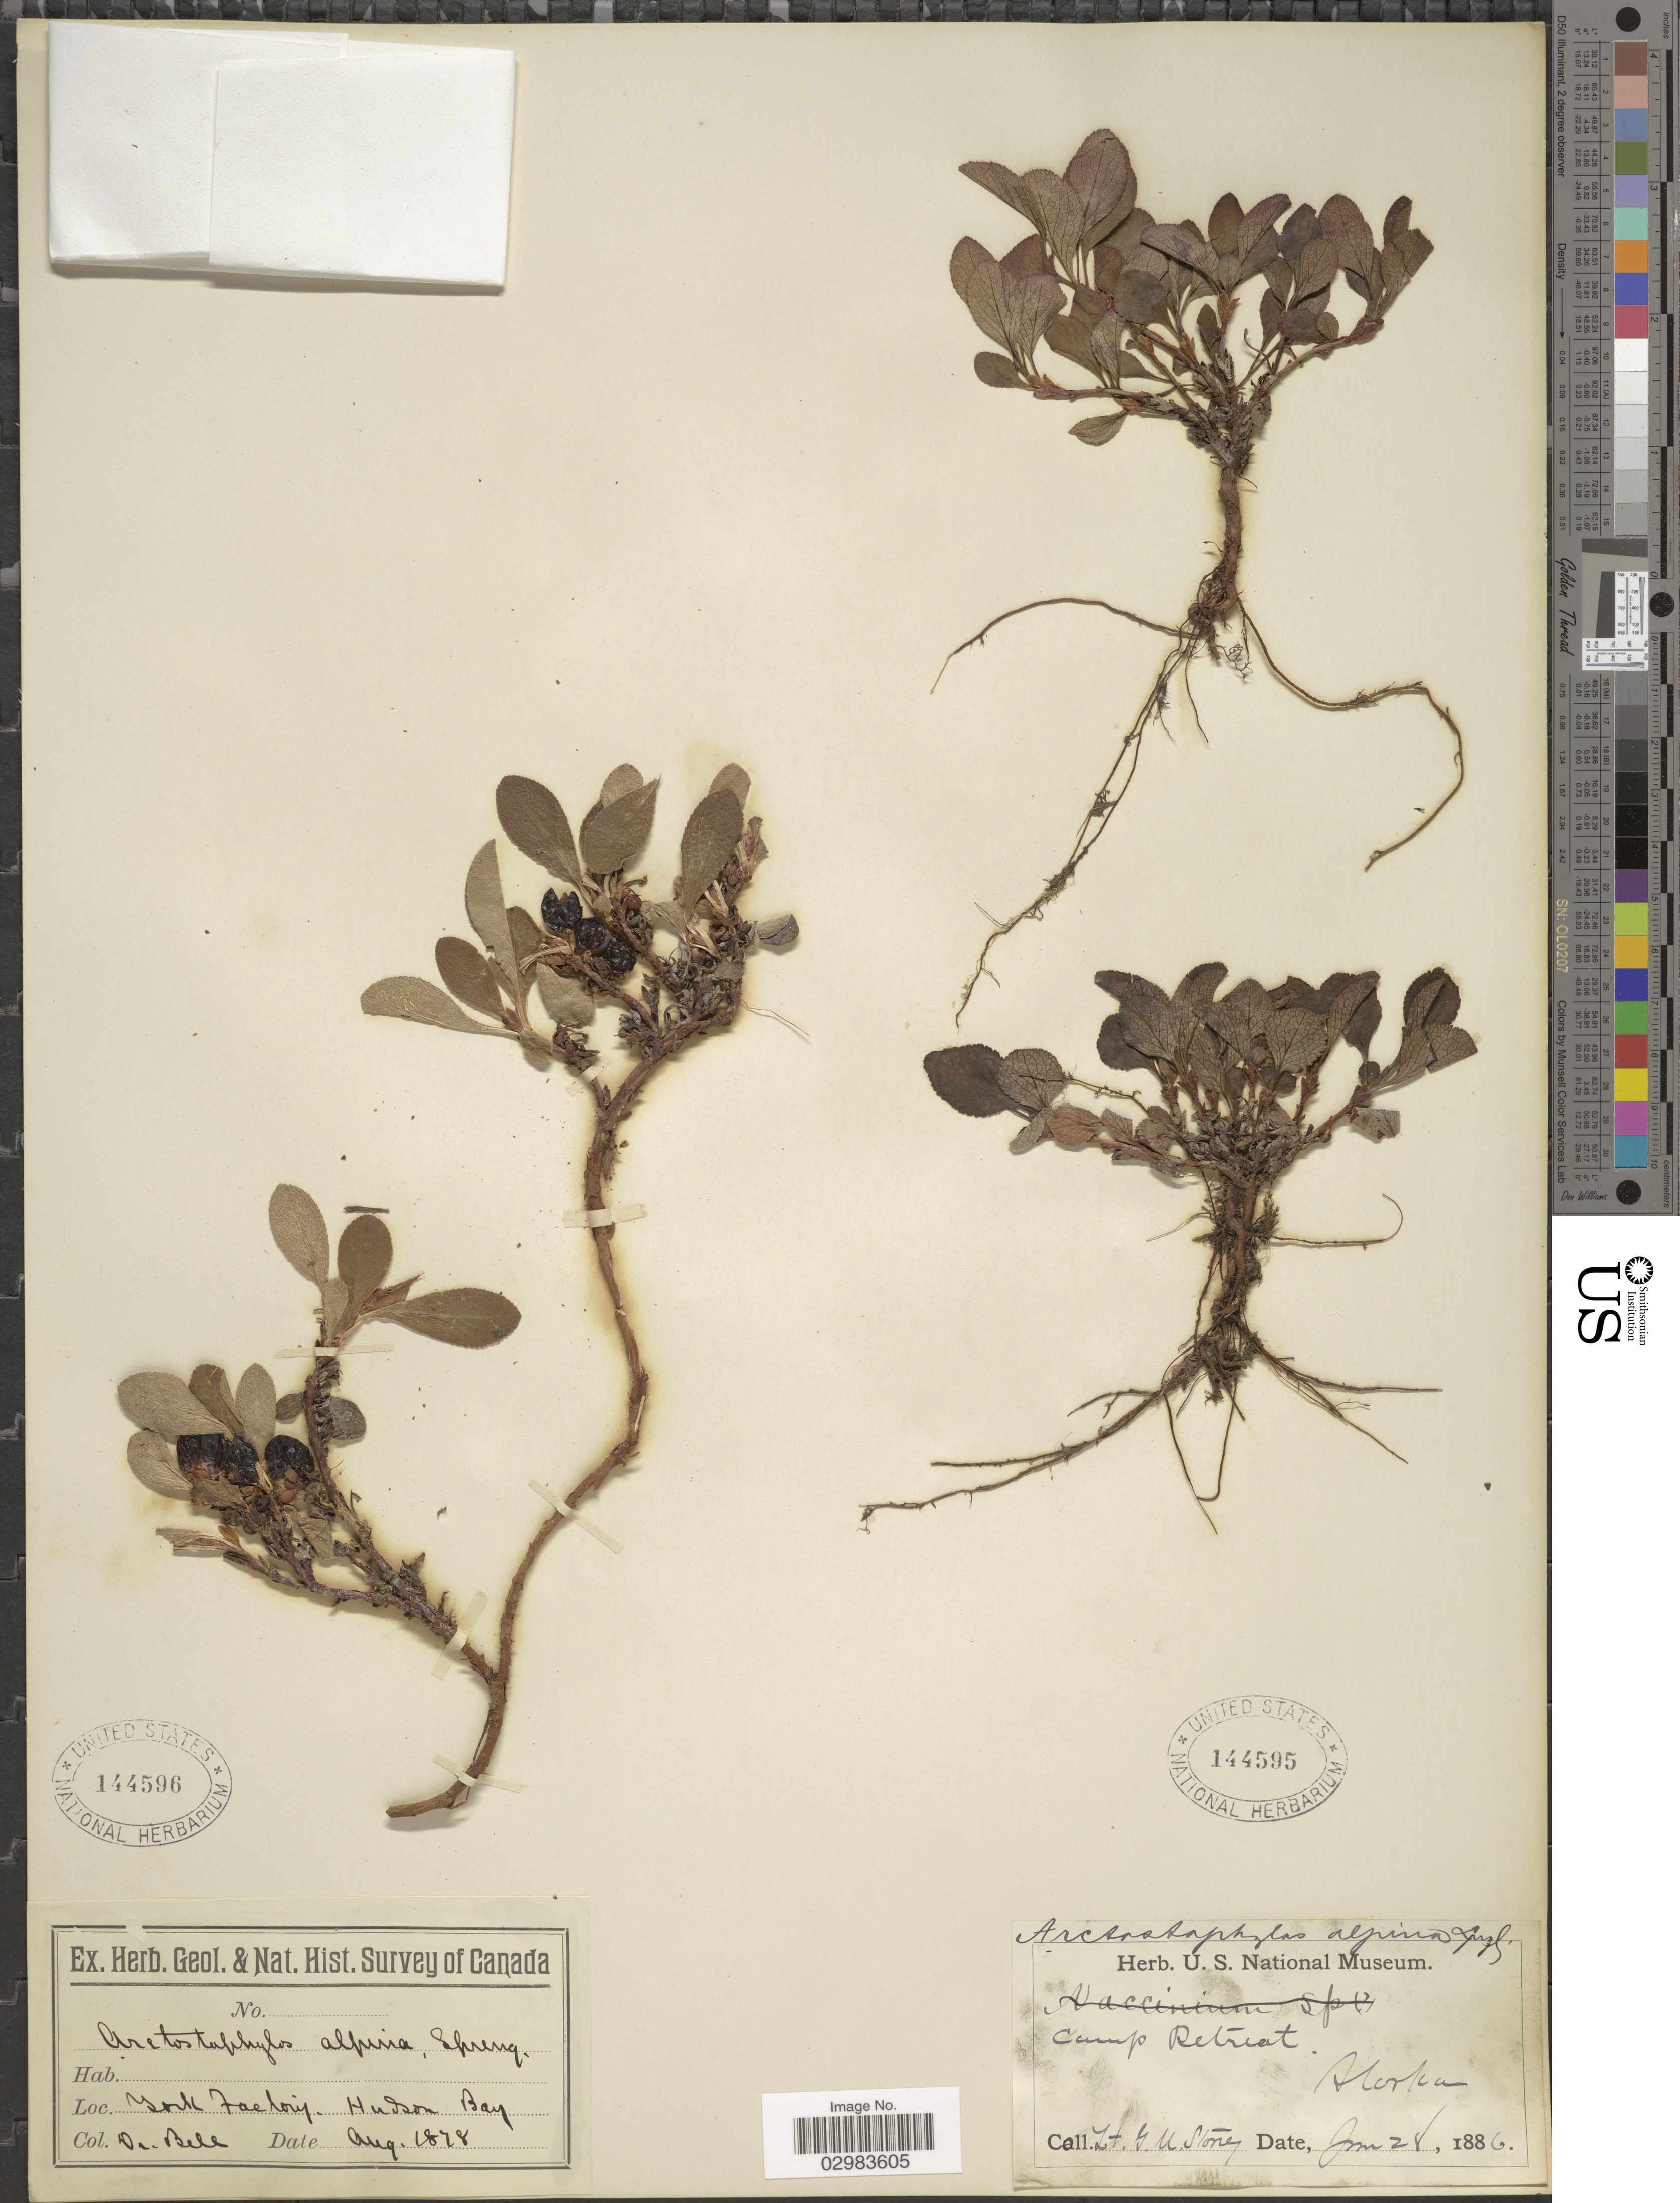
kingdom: Plantae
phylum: Tracheophyta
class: Magnoliopsida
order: Ericales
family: Ericaceae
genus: Arctostaphylos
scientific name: Arctostaphylos alpina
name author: (L.) Spreng.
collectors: G. Stoney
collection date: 1886-06-28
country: United States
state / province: Alaska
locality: Camp Retreat.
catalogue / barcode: US 144595-2